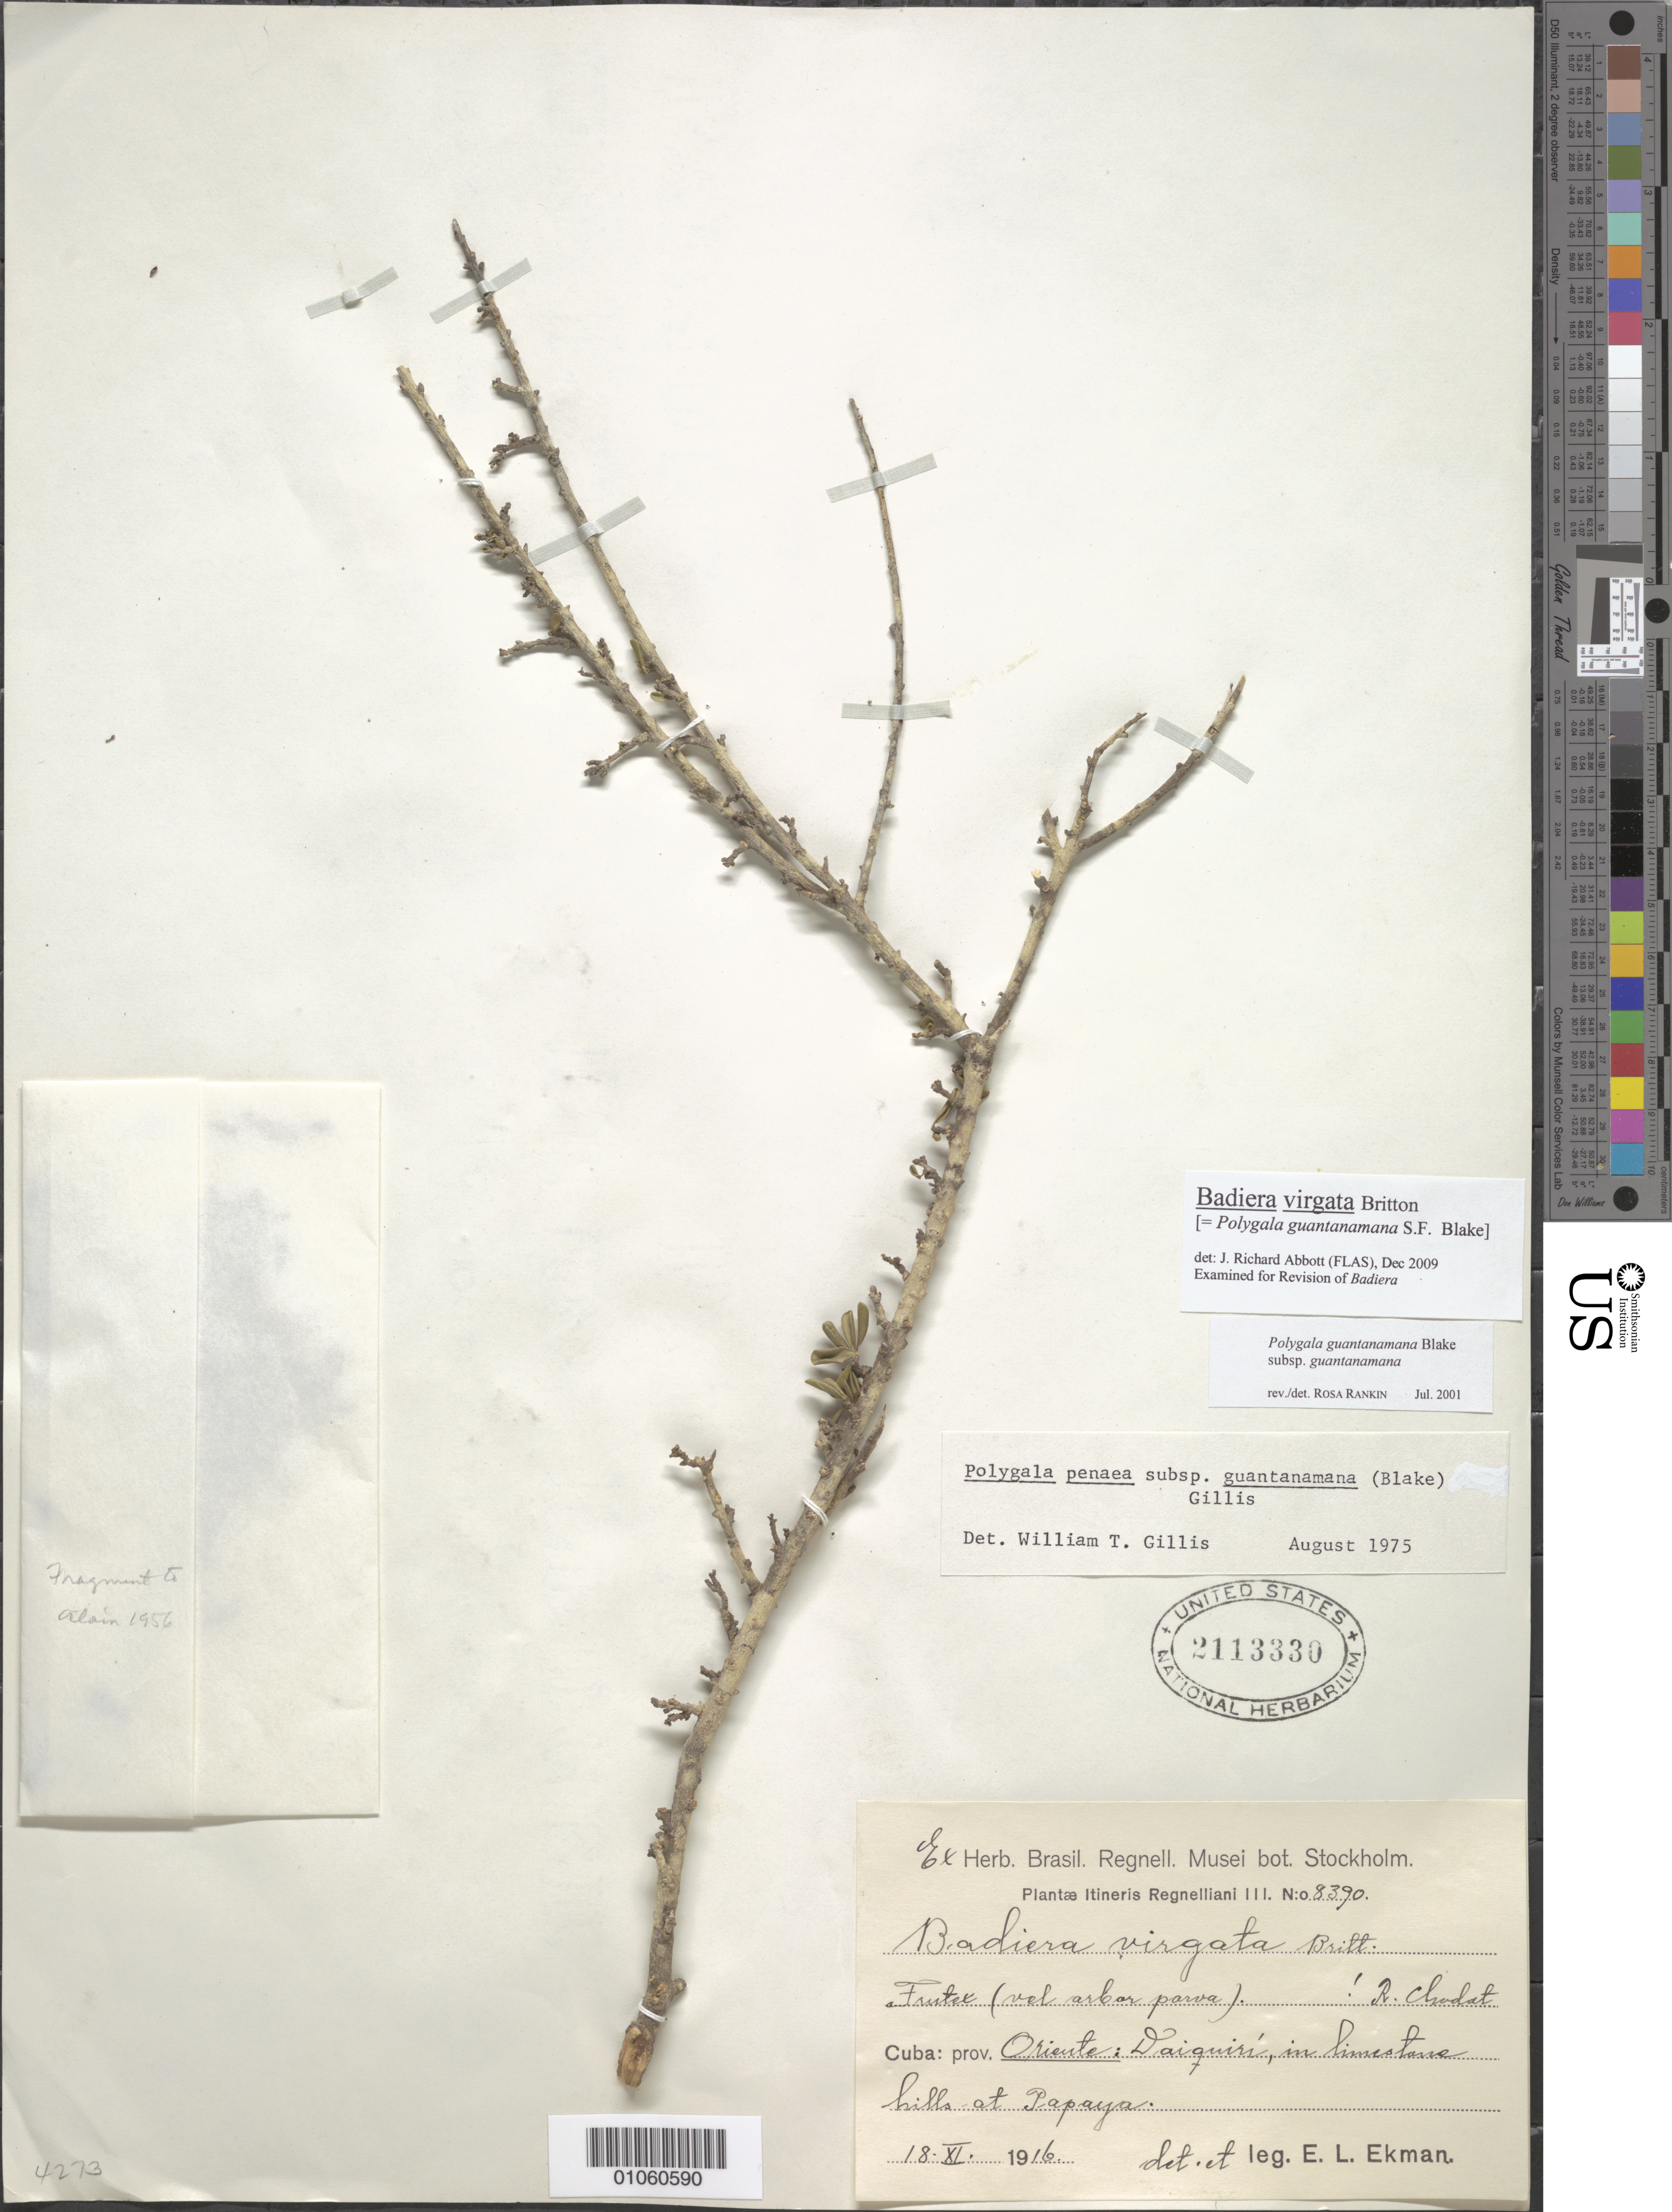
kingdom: Plantae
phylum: Tracheophyta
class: Magnoliopsida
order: Fabales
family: Polygalaceae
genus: Badiera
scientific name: Badiera virgata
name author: Britton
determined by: Abbott, J. R., (FLAS)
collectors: E. L. Ekman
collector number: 8390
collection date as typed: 18 Nov 1916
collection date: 1916-11-18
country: Cuba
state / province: Oriente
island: Cuba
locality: Daiquiri, at Papaya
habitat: Limestone hills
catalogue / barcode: US 2113330